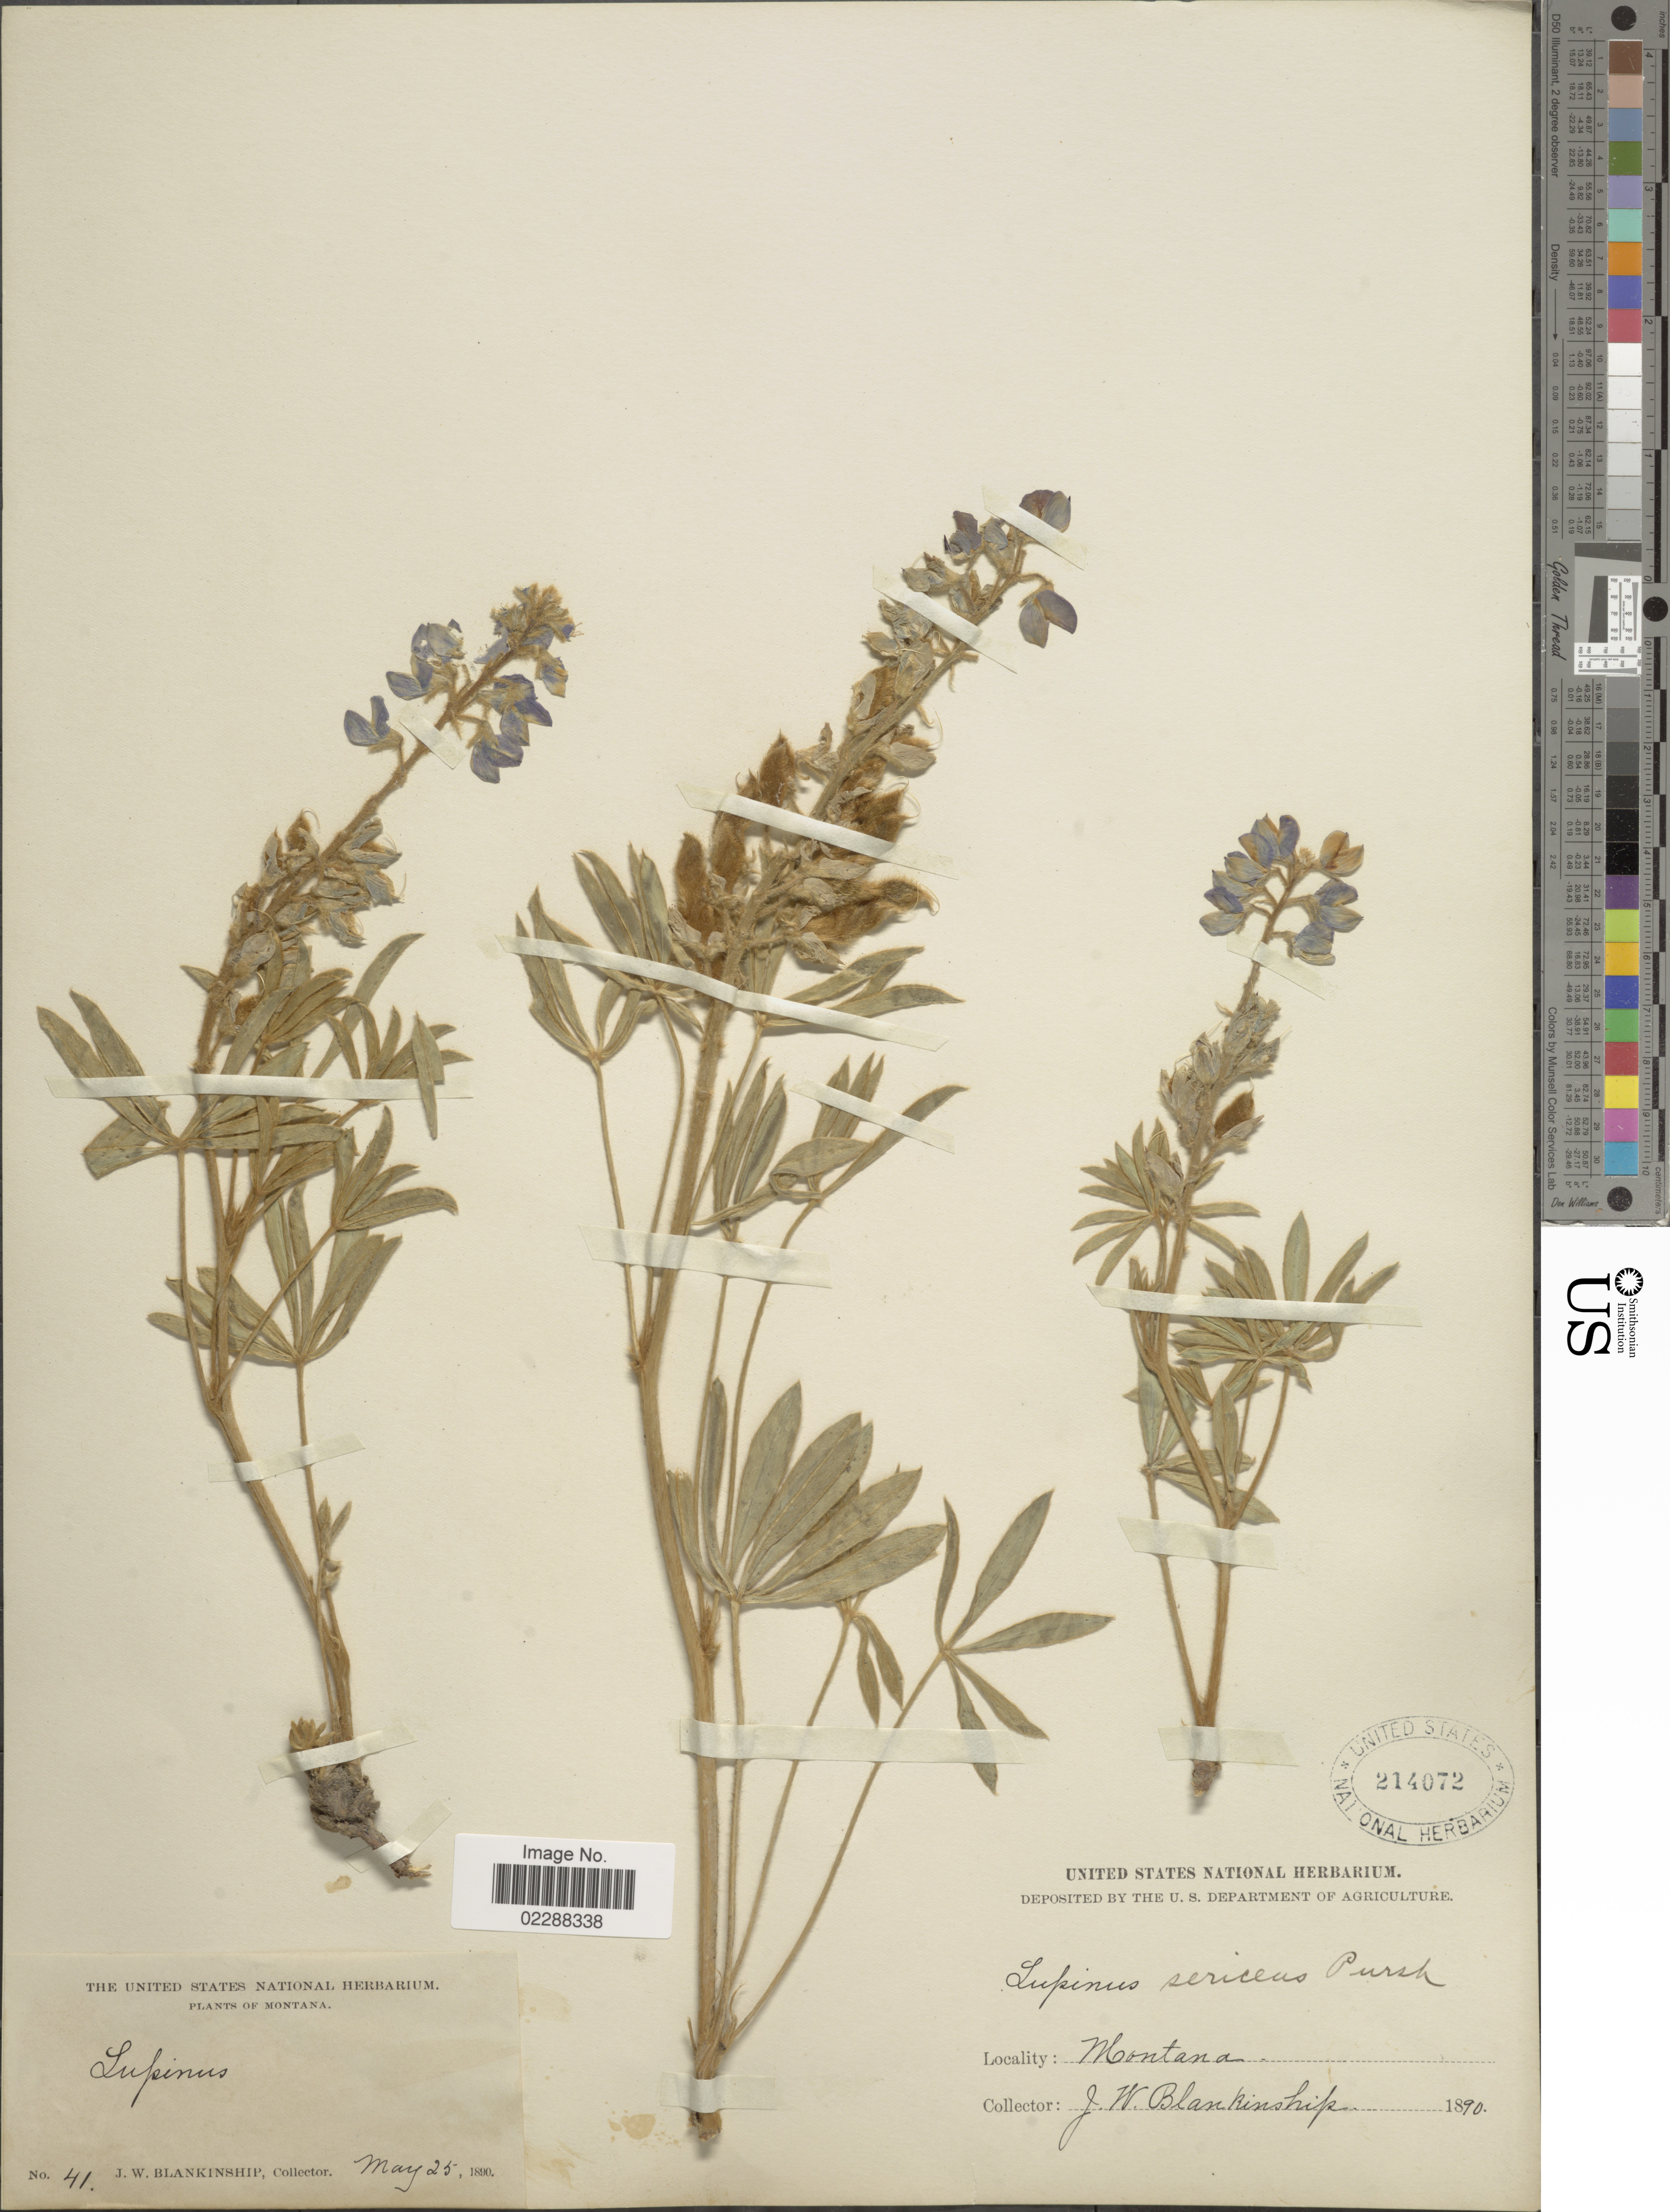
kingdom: Plantae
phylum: Tracheophyta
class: Magnoliopsida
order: Fabales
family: Fabaceae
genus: Lupinus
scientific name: Lupinus sp.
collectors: J. W. Blankinship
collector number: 41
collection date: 1890-05-25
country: United States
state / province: Montana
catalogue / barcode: US 214072